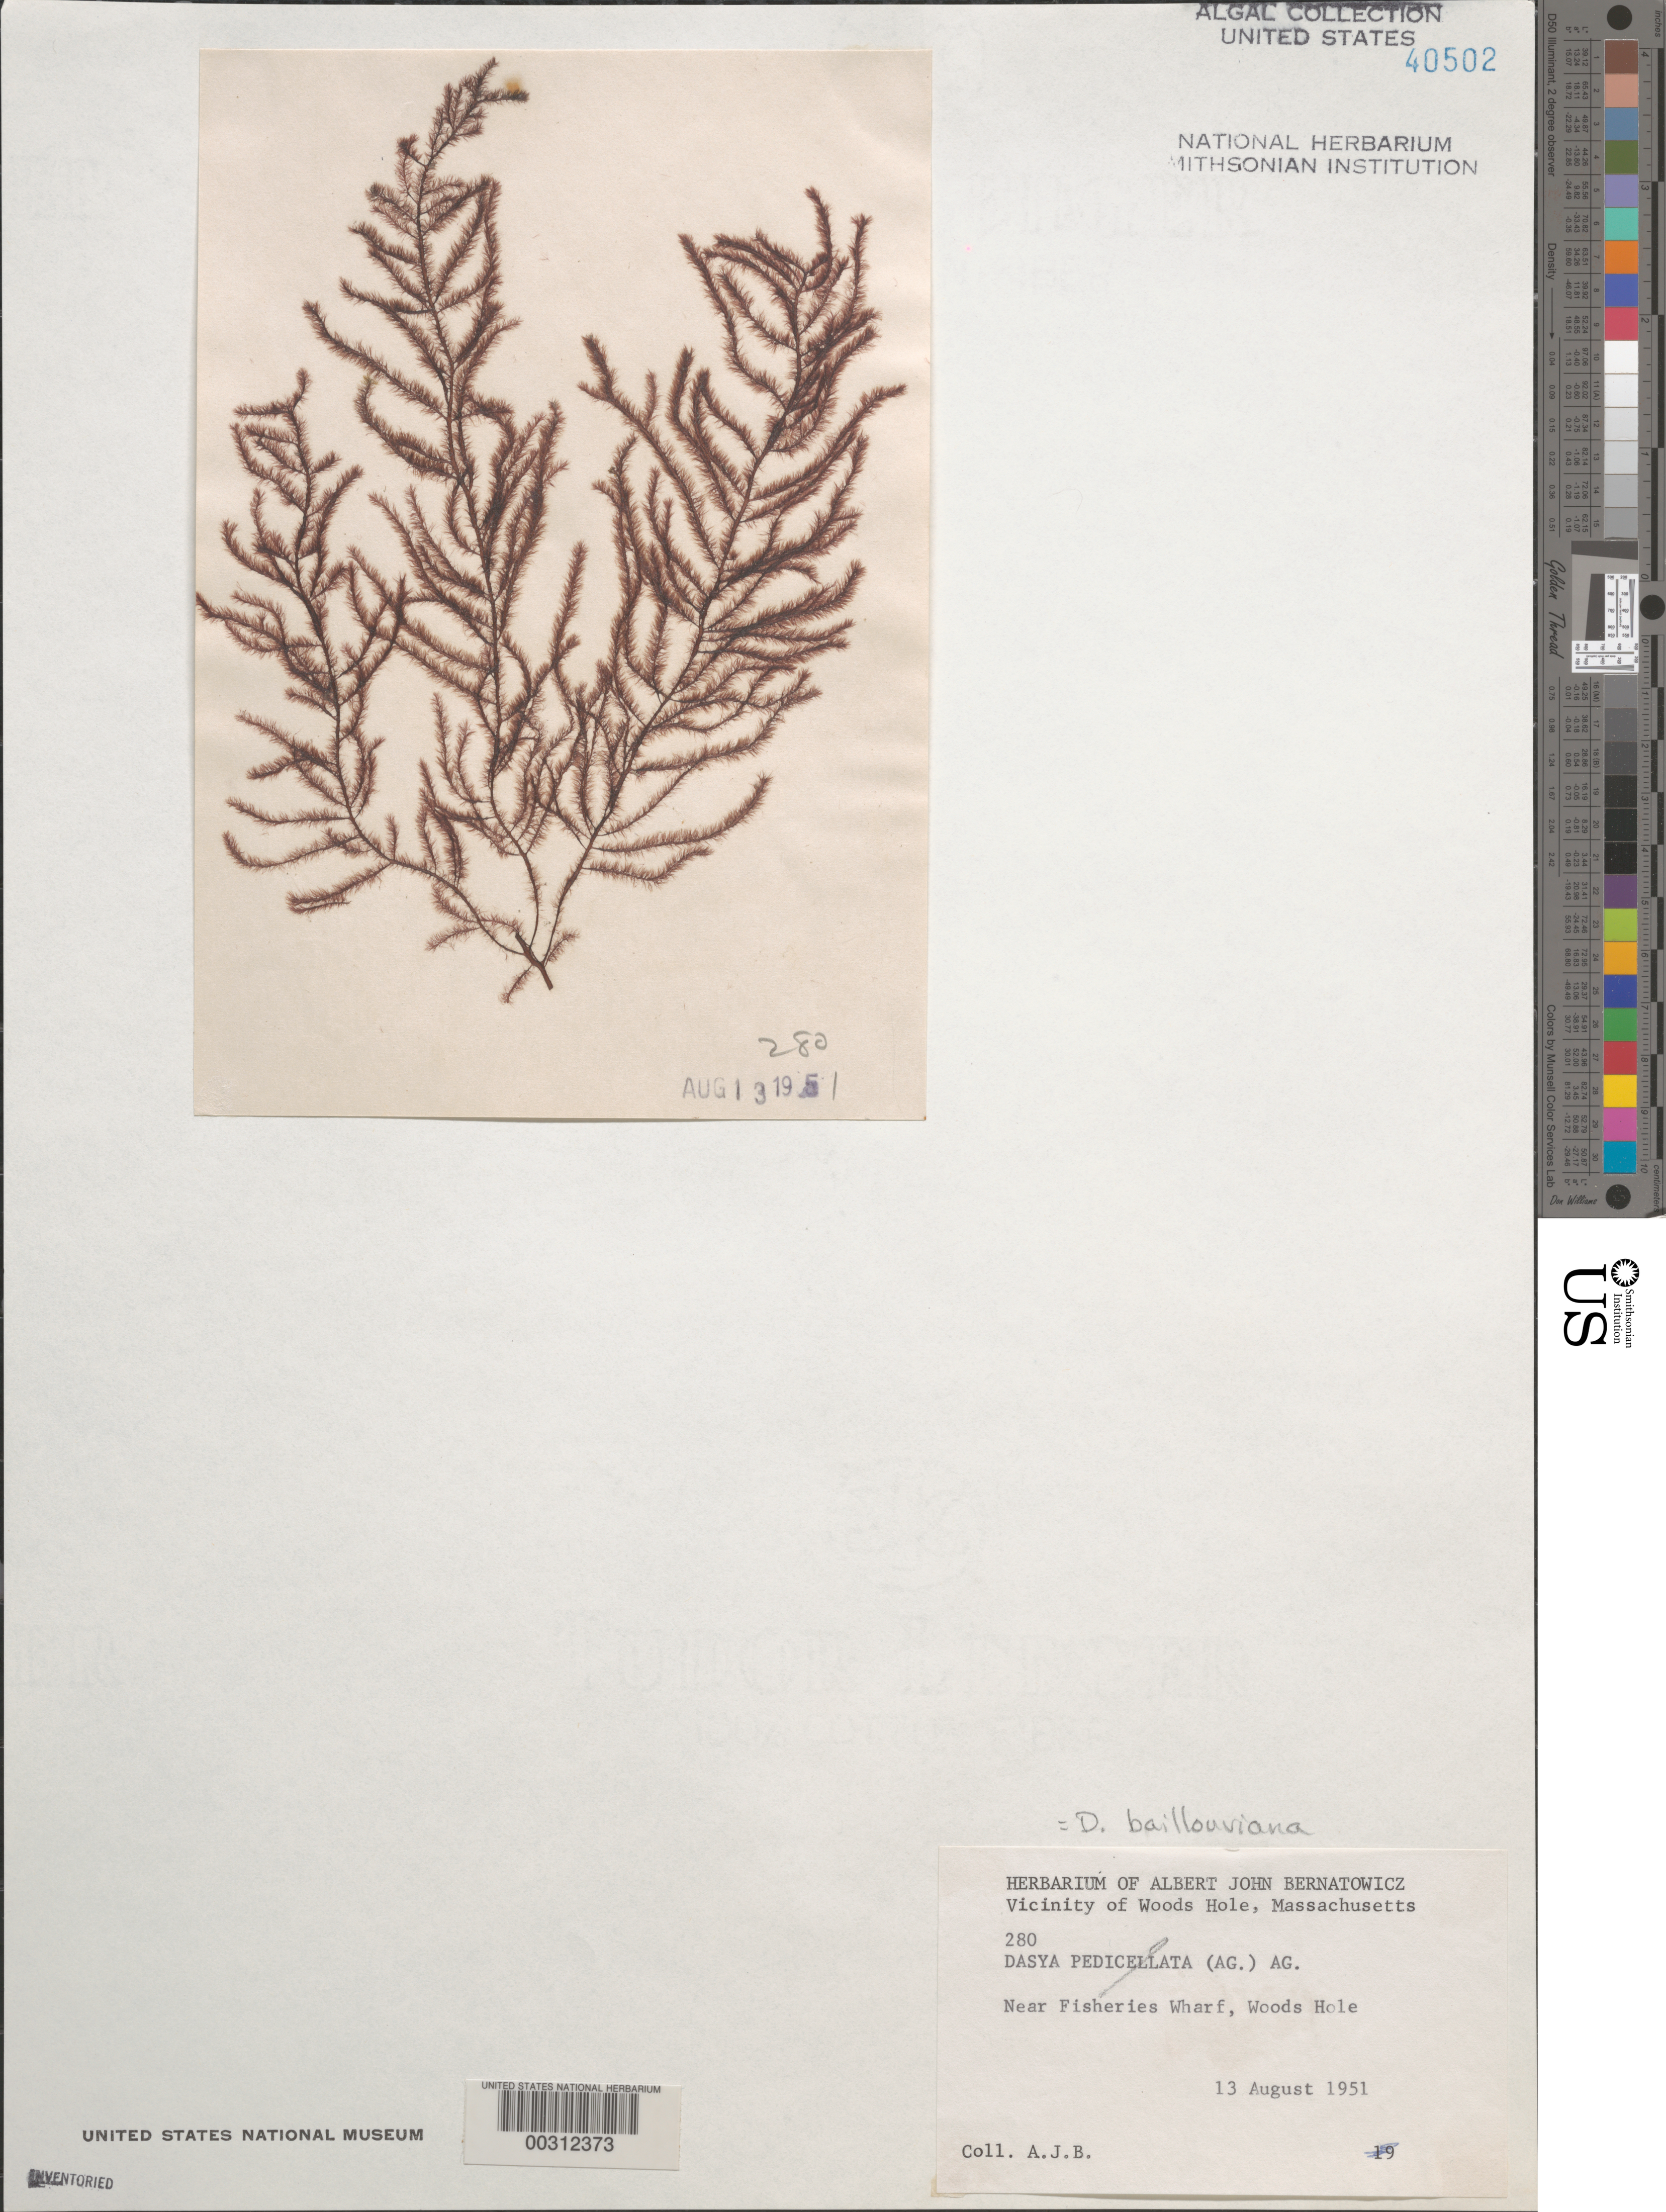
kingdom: Plantae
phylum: Rhodophyta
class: Florideophyceae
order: Ceramiales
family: Dasyaceae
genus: Dasya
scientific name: Dasya pedicellata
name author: (C. Agardh) C. Agardh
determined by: Algae name updating Project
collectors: A. Bernatowicz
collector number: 280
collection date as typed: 13 Aug 1951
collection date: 1951-08-13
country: United States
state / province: Massachusetts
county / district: Barnstable County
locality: Woods Hole, near Fisheries Wharf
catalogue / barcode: US 40502